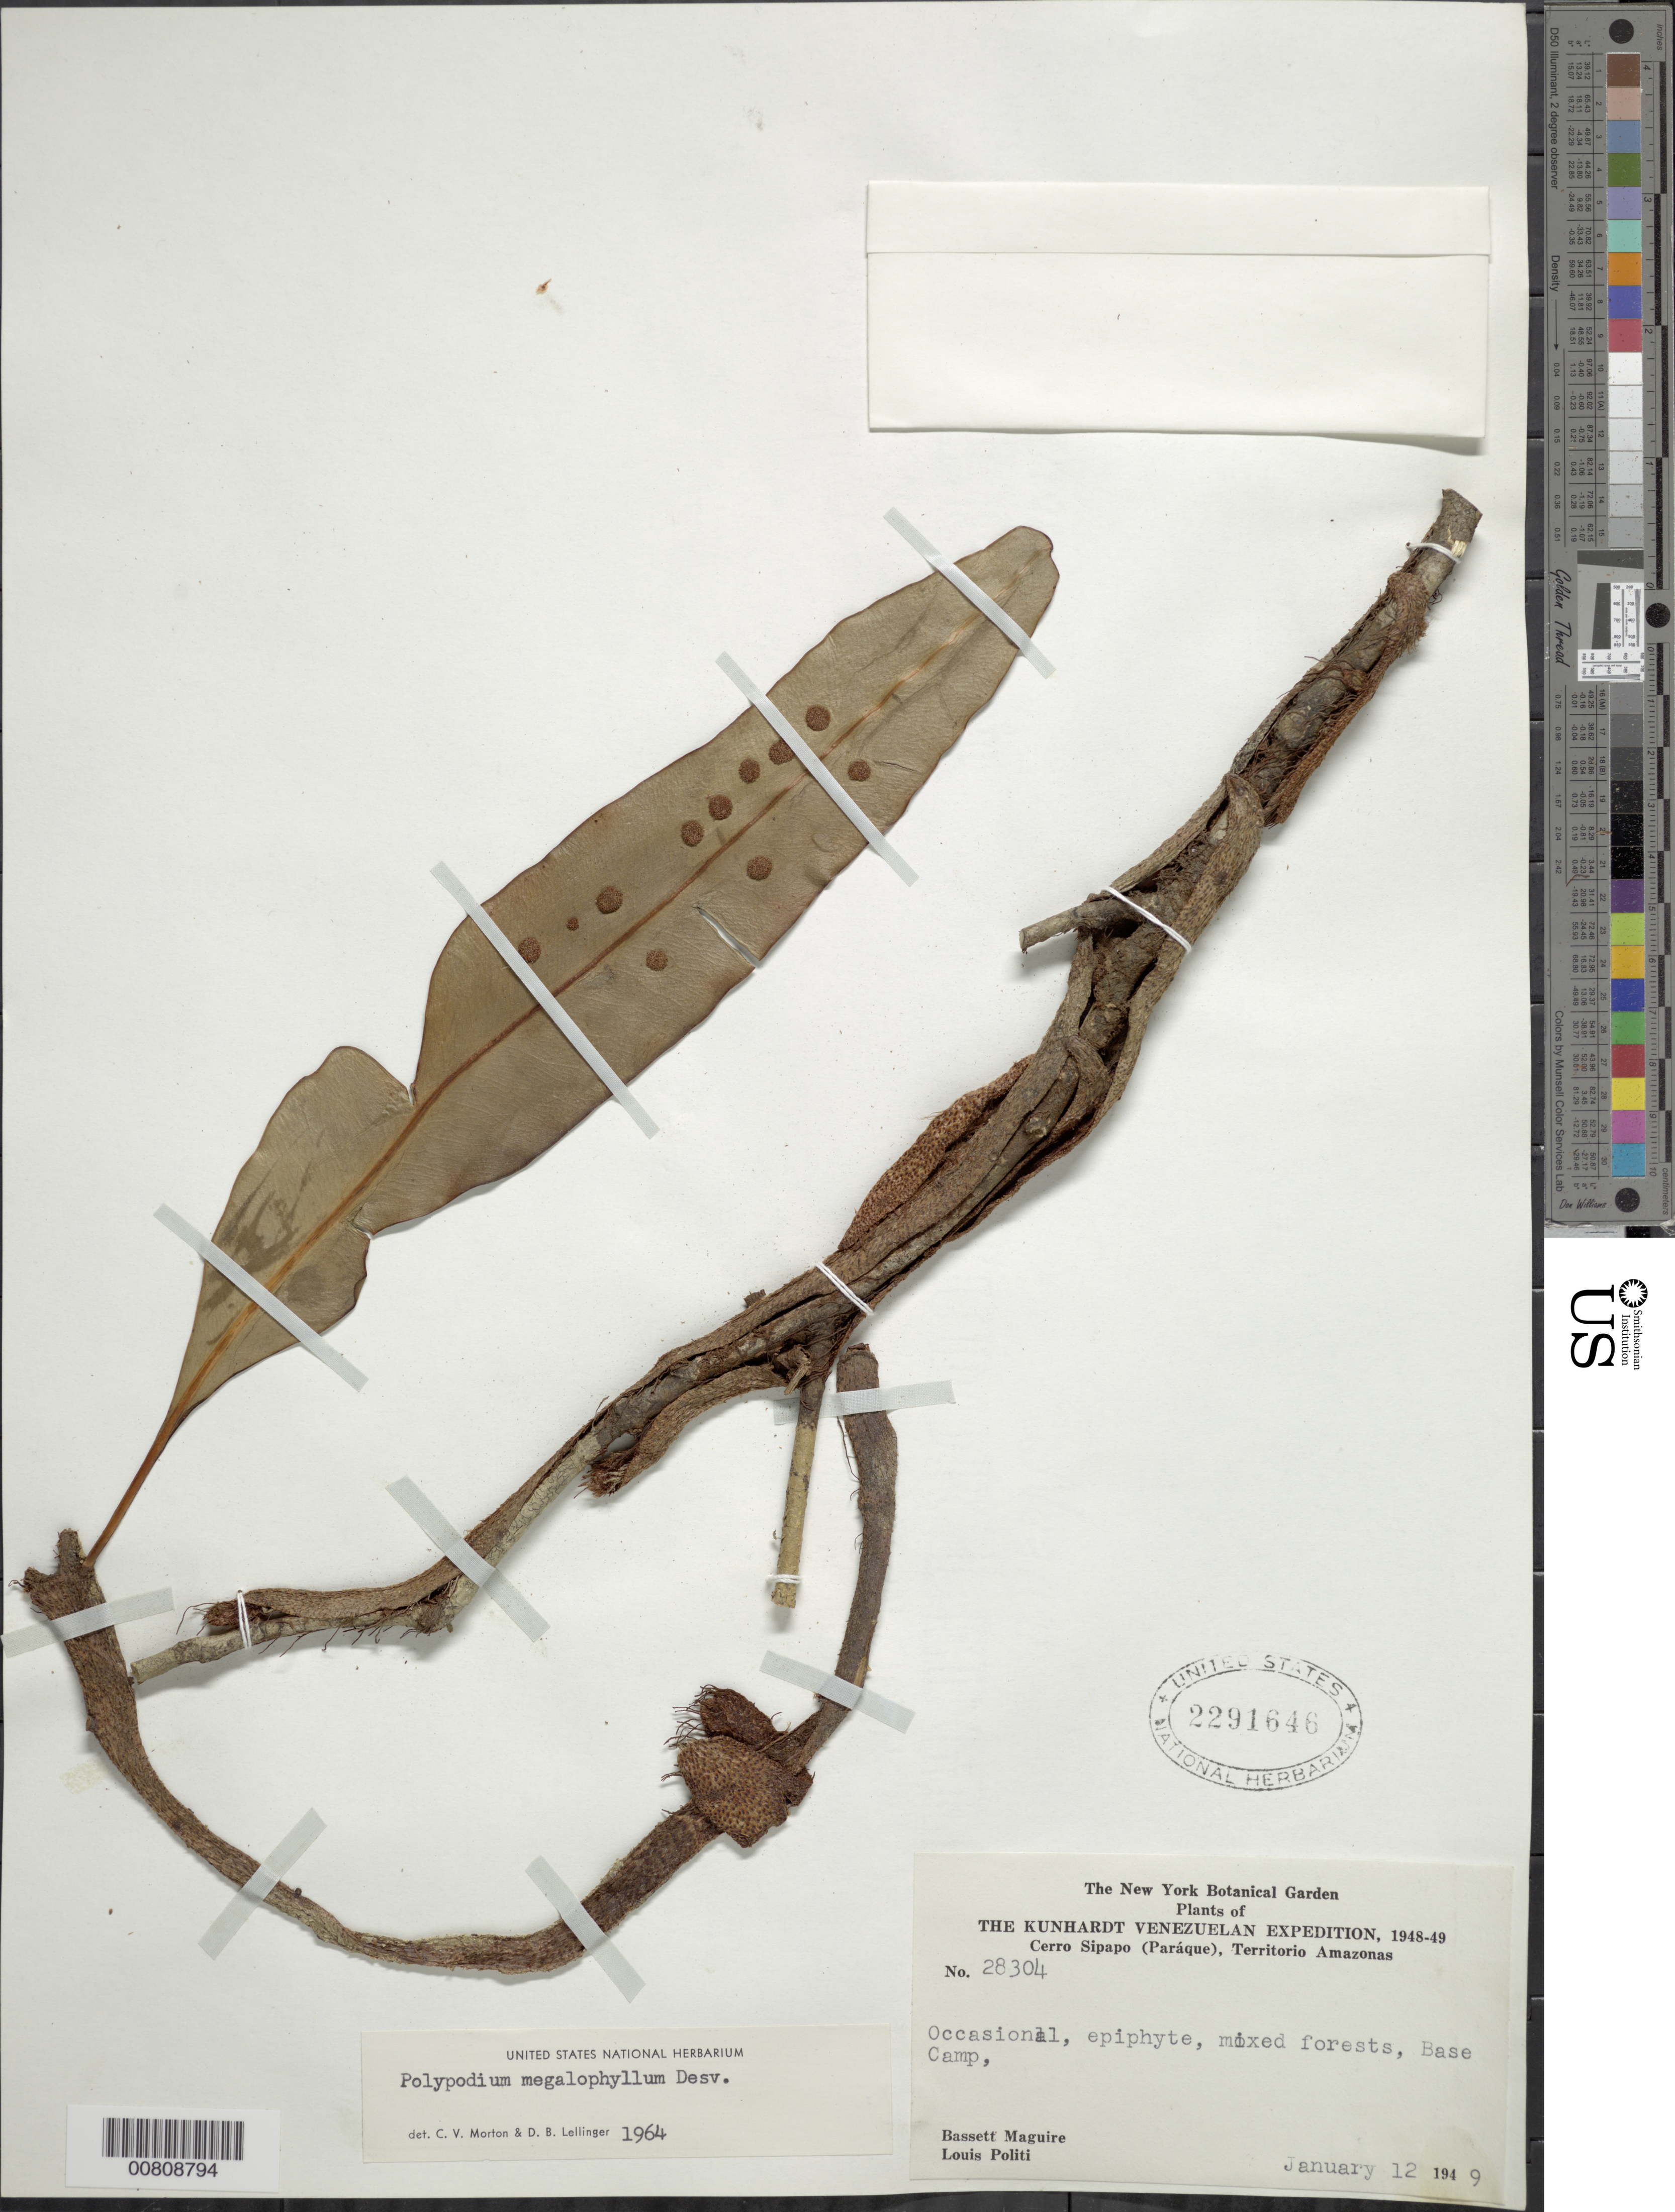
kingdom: Plantae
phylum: Tracheophyta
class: Polypodiopsida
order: Polypodiales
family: Polypodiaceae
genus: Microgramma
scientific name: Microgramma megalophylla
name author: (Desv.) de la Sota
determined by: Morton, C. V.; Lellinger, D. B.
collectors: B. Maguire & L. Politi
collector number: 28304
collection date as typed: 12-Jan-49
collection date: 1949-01-12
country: Venezuela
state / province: Amazonas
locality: Cerro Sipapo (Paráque), Base Camp, Caño Profundo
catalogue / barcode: US 2291646